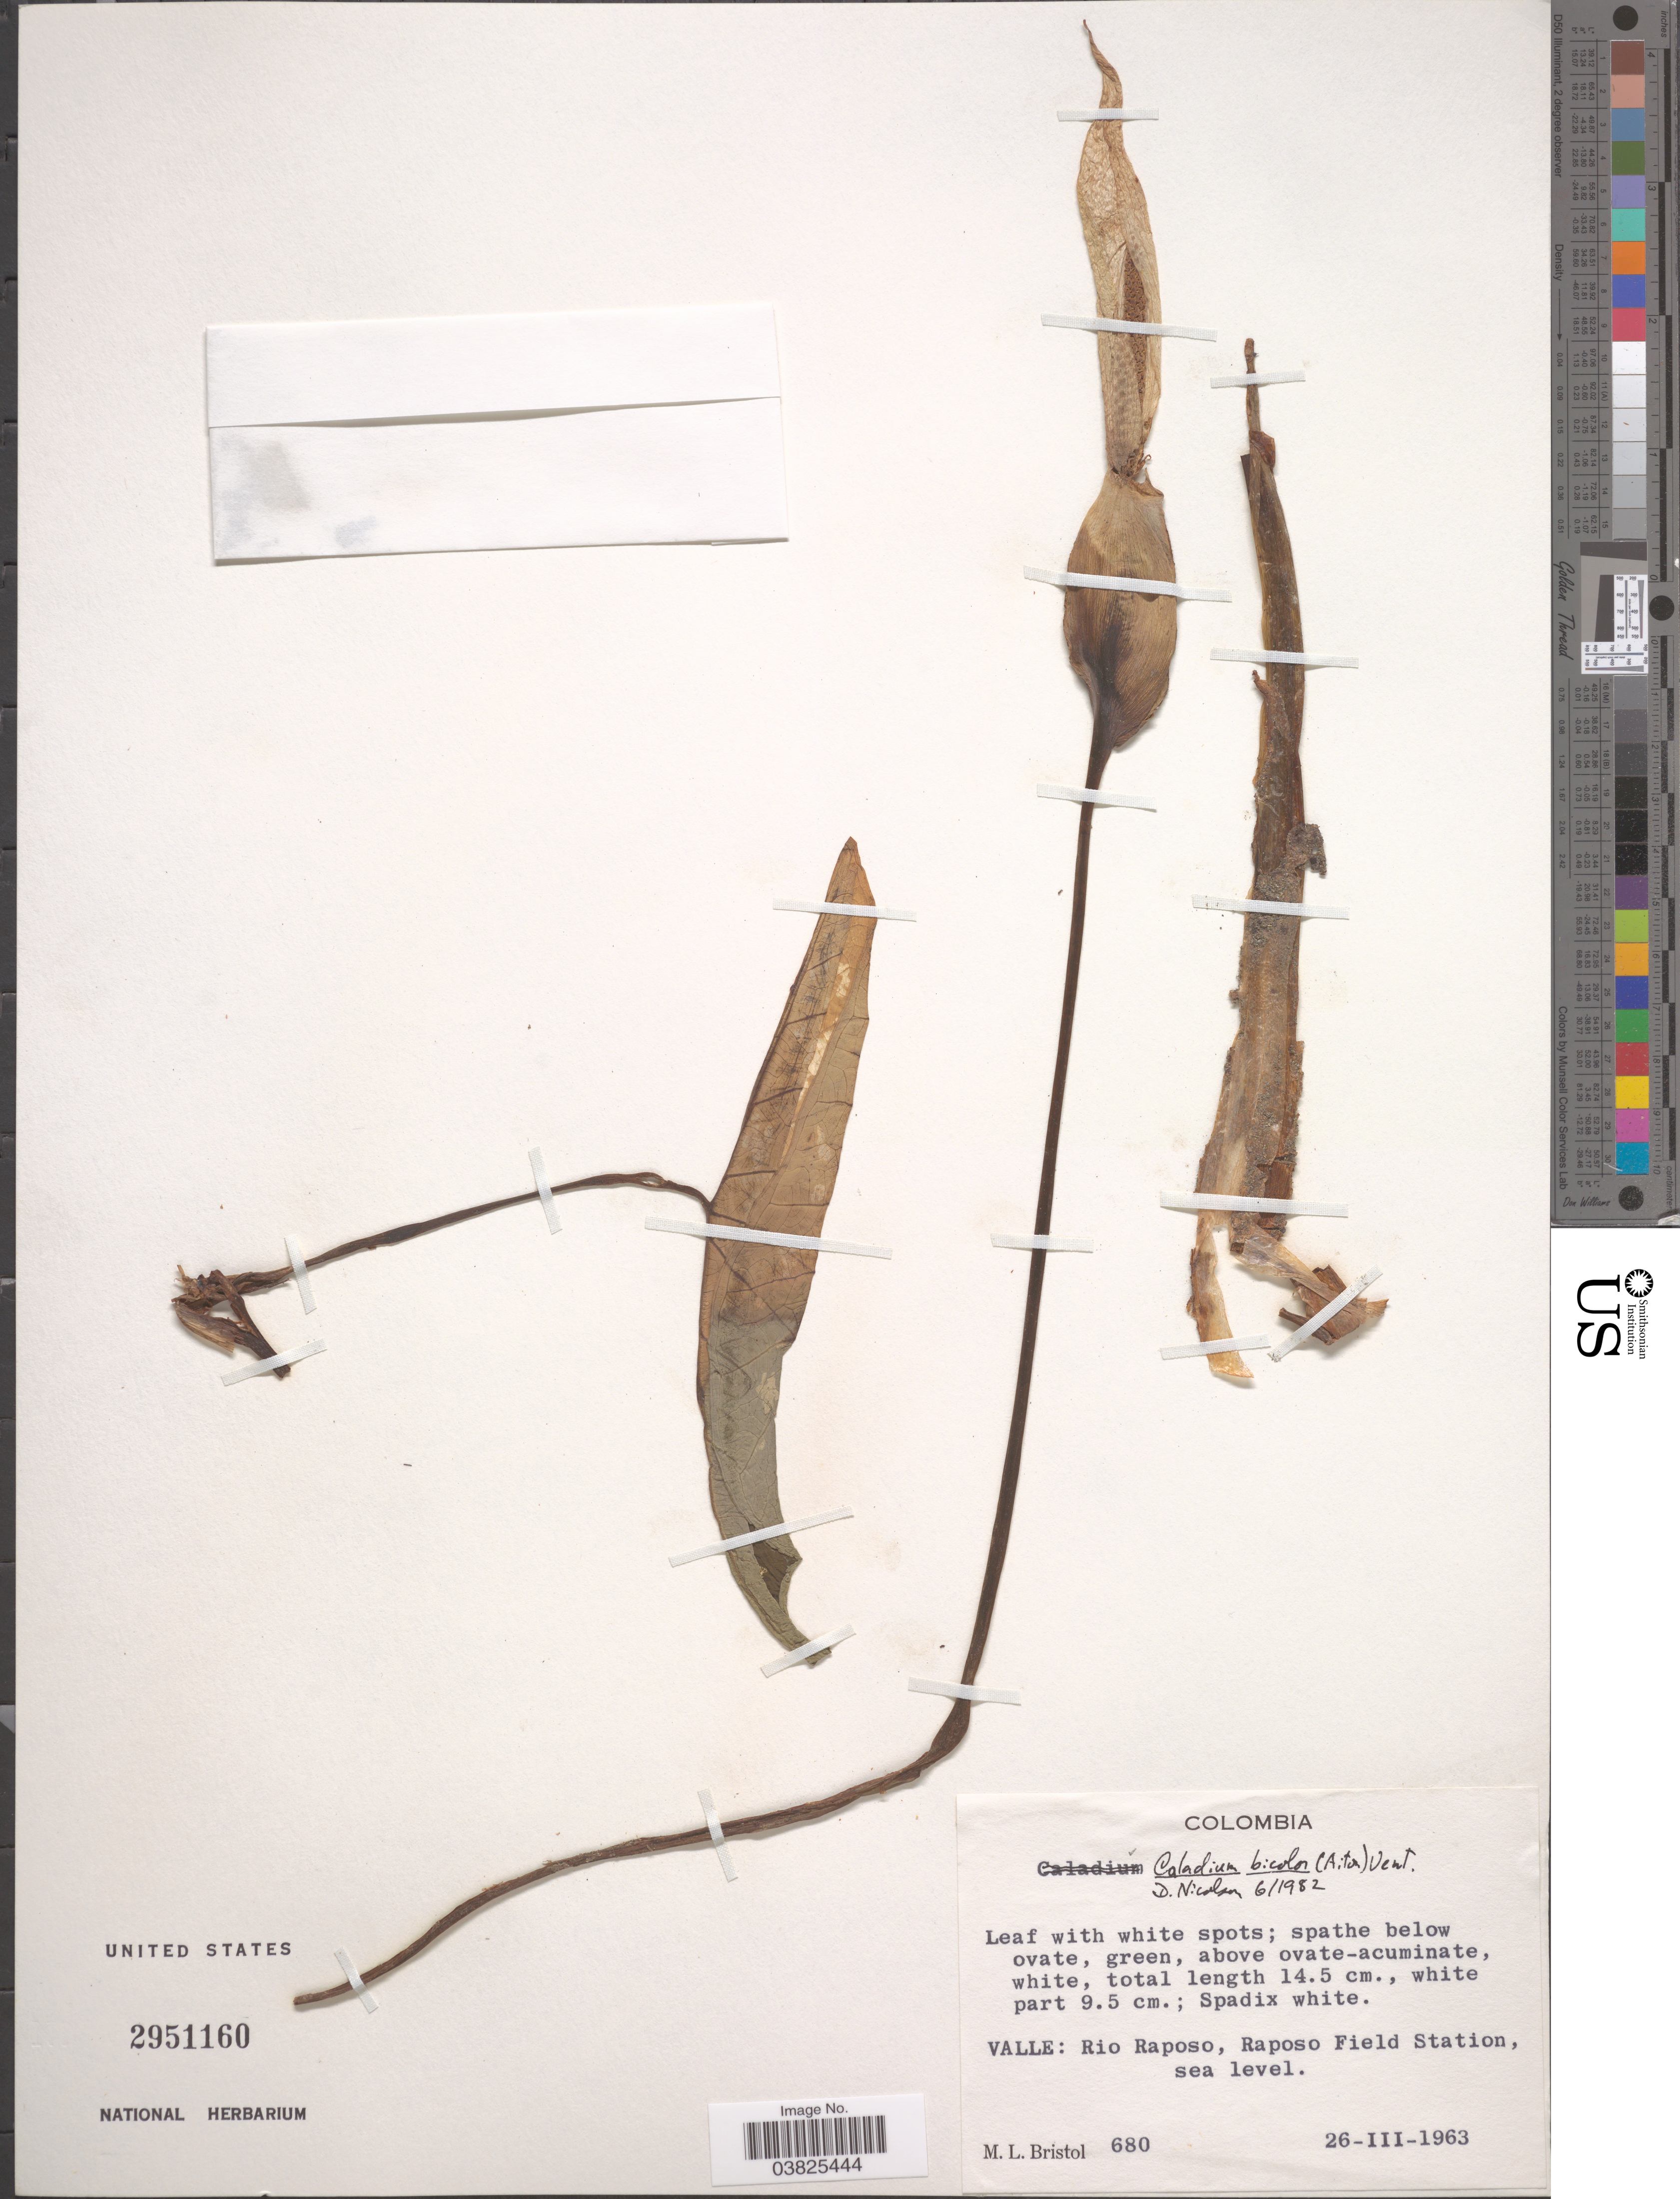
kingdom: Plantae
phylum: Tracheophyta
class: Liliopsida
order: Alismatales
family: Araceae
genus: Caladium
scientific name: Caladium bicolor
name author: (Aiton) Vent.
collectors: M. L. Bristol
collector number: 680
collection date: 1963-03-26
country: Colombia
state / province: Valle del Cauca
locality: Valle: Rio Raposo, Raposo Field Station.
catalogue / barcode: US 2951160